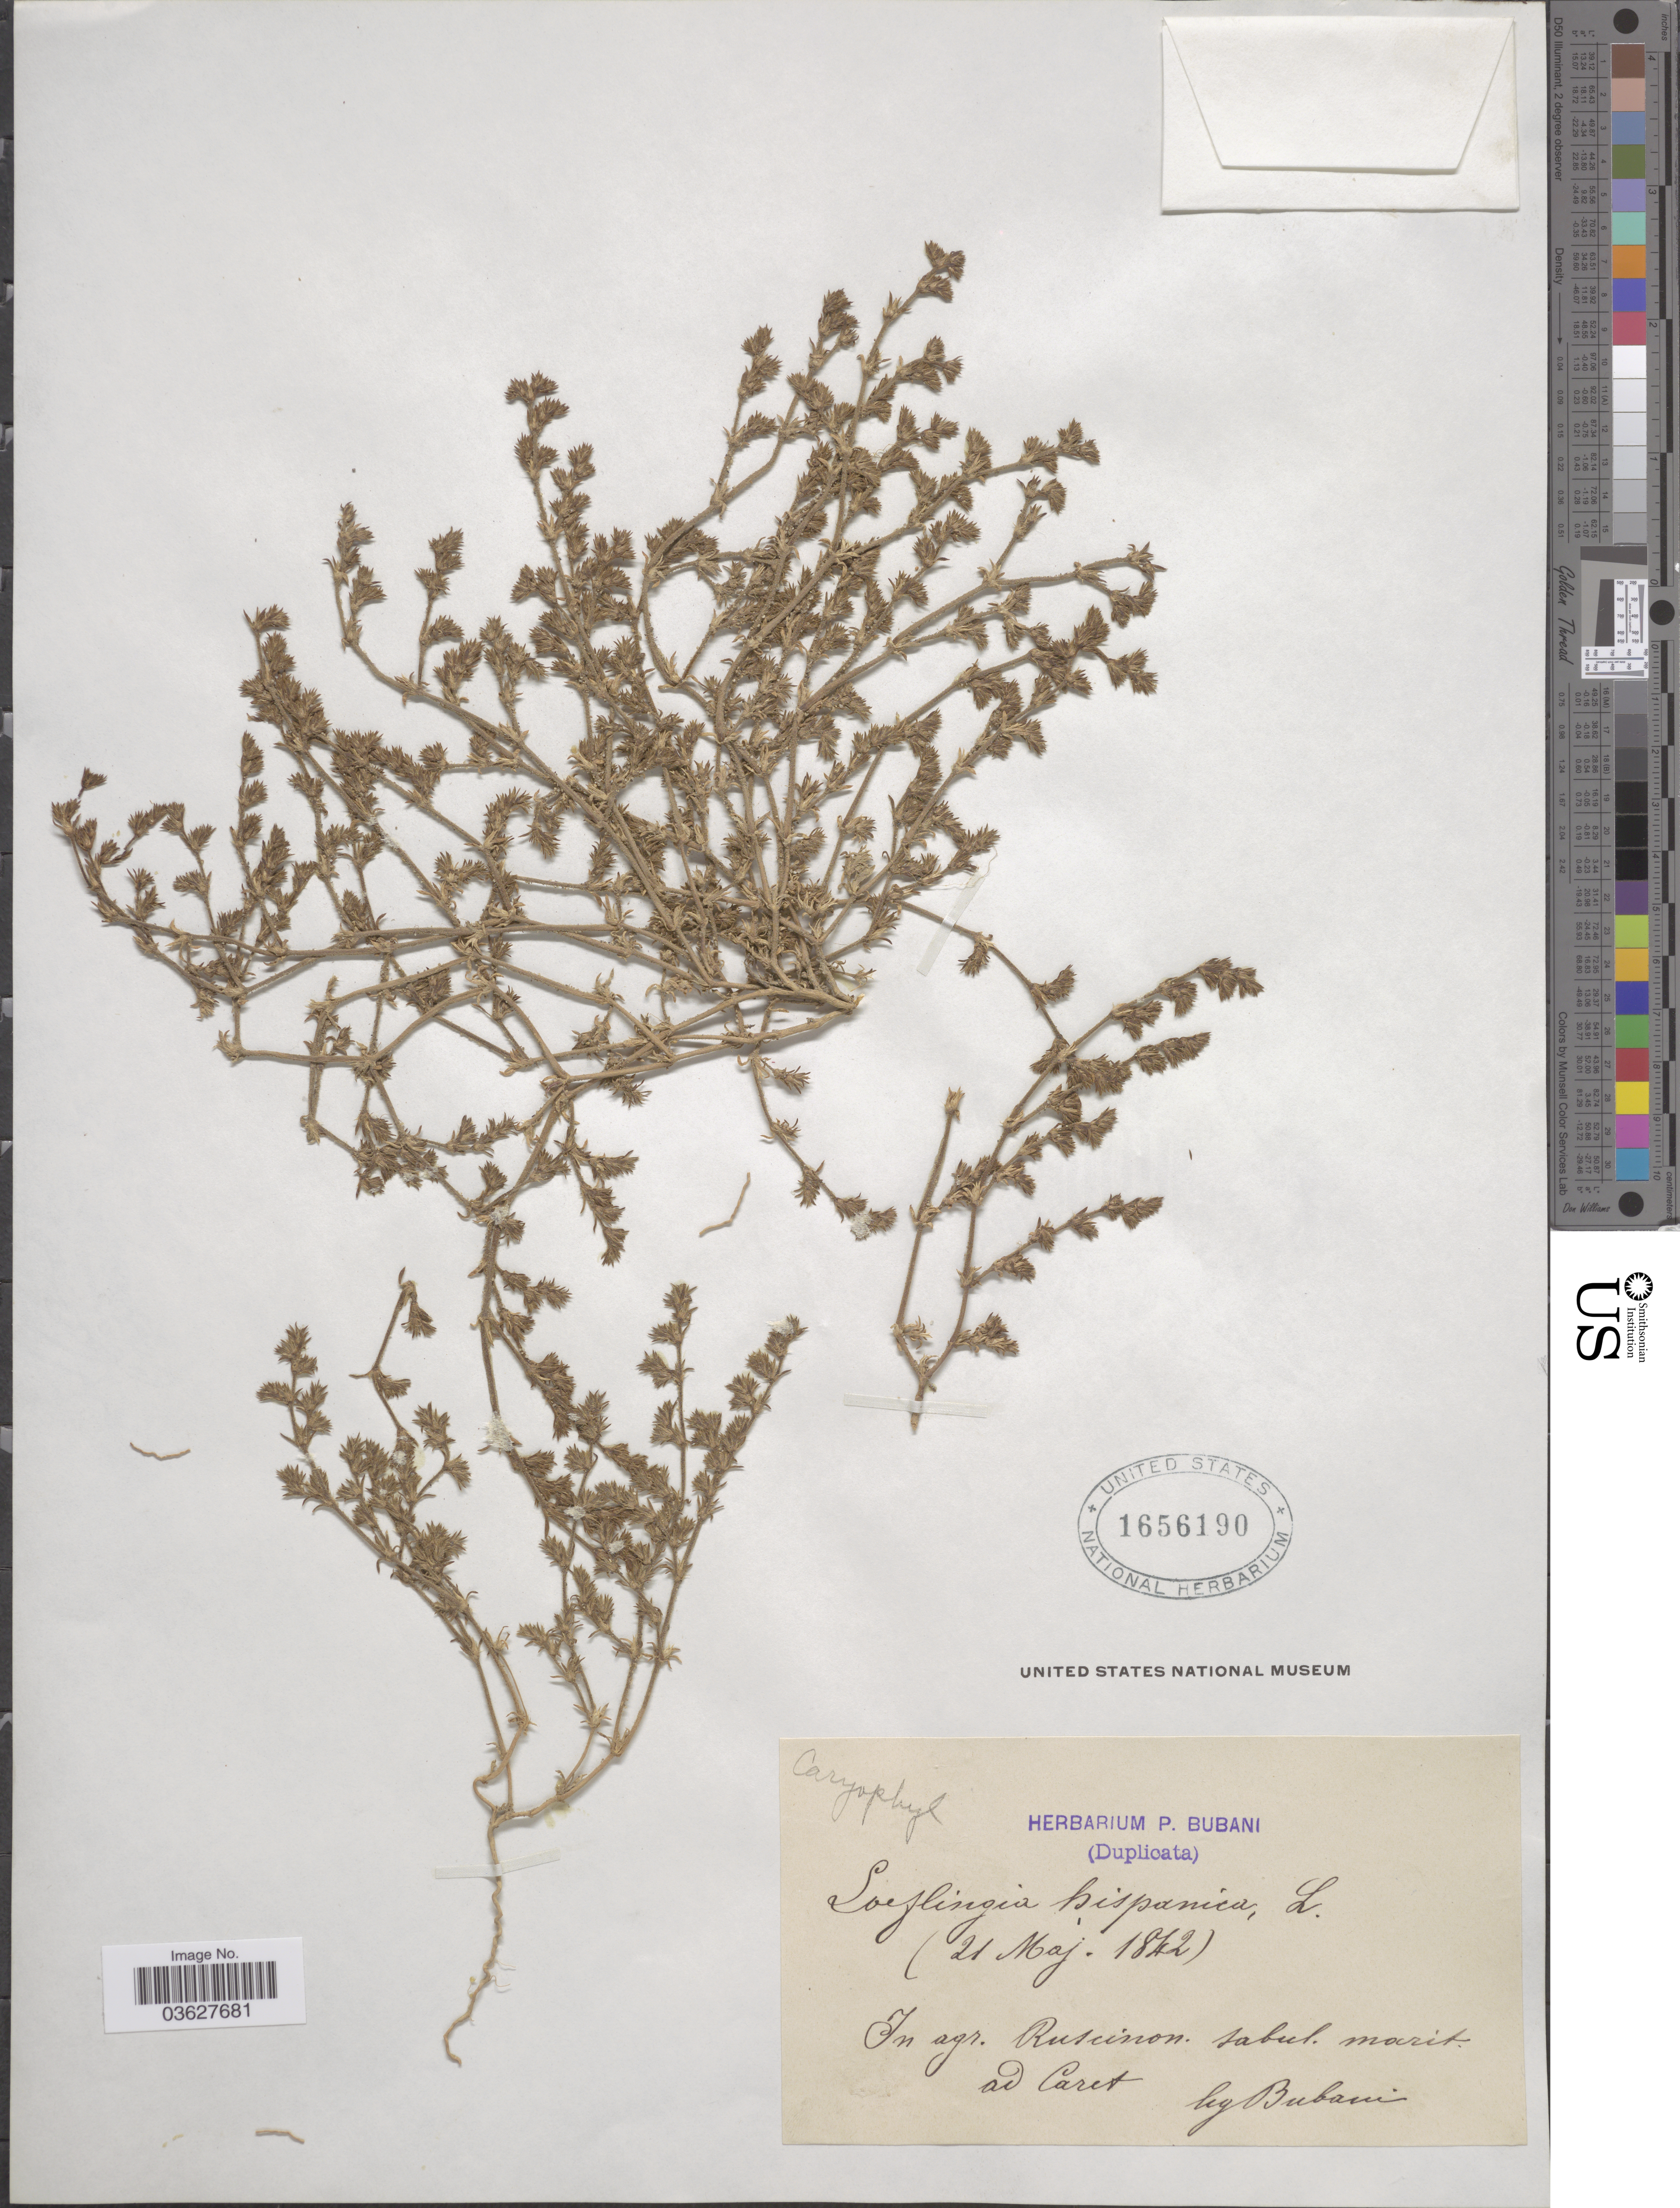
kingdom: Plantae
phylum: Tracheophyta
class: Magnoliopsida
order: Caryophyllales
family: Caryophyllaceae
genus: Loeflingia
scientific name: Loeflingia hispanica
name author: L.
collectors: P. Bubani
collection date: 1842-05-21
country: France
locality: In agr. Ruscinon sabul. marit. ad Caret.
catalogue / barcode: US 1656190